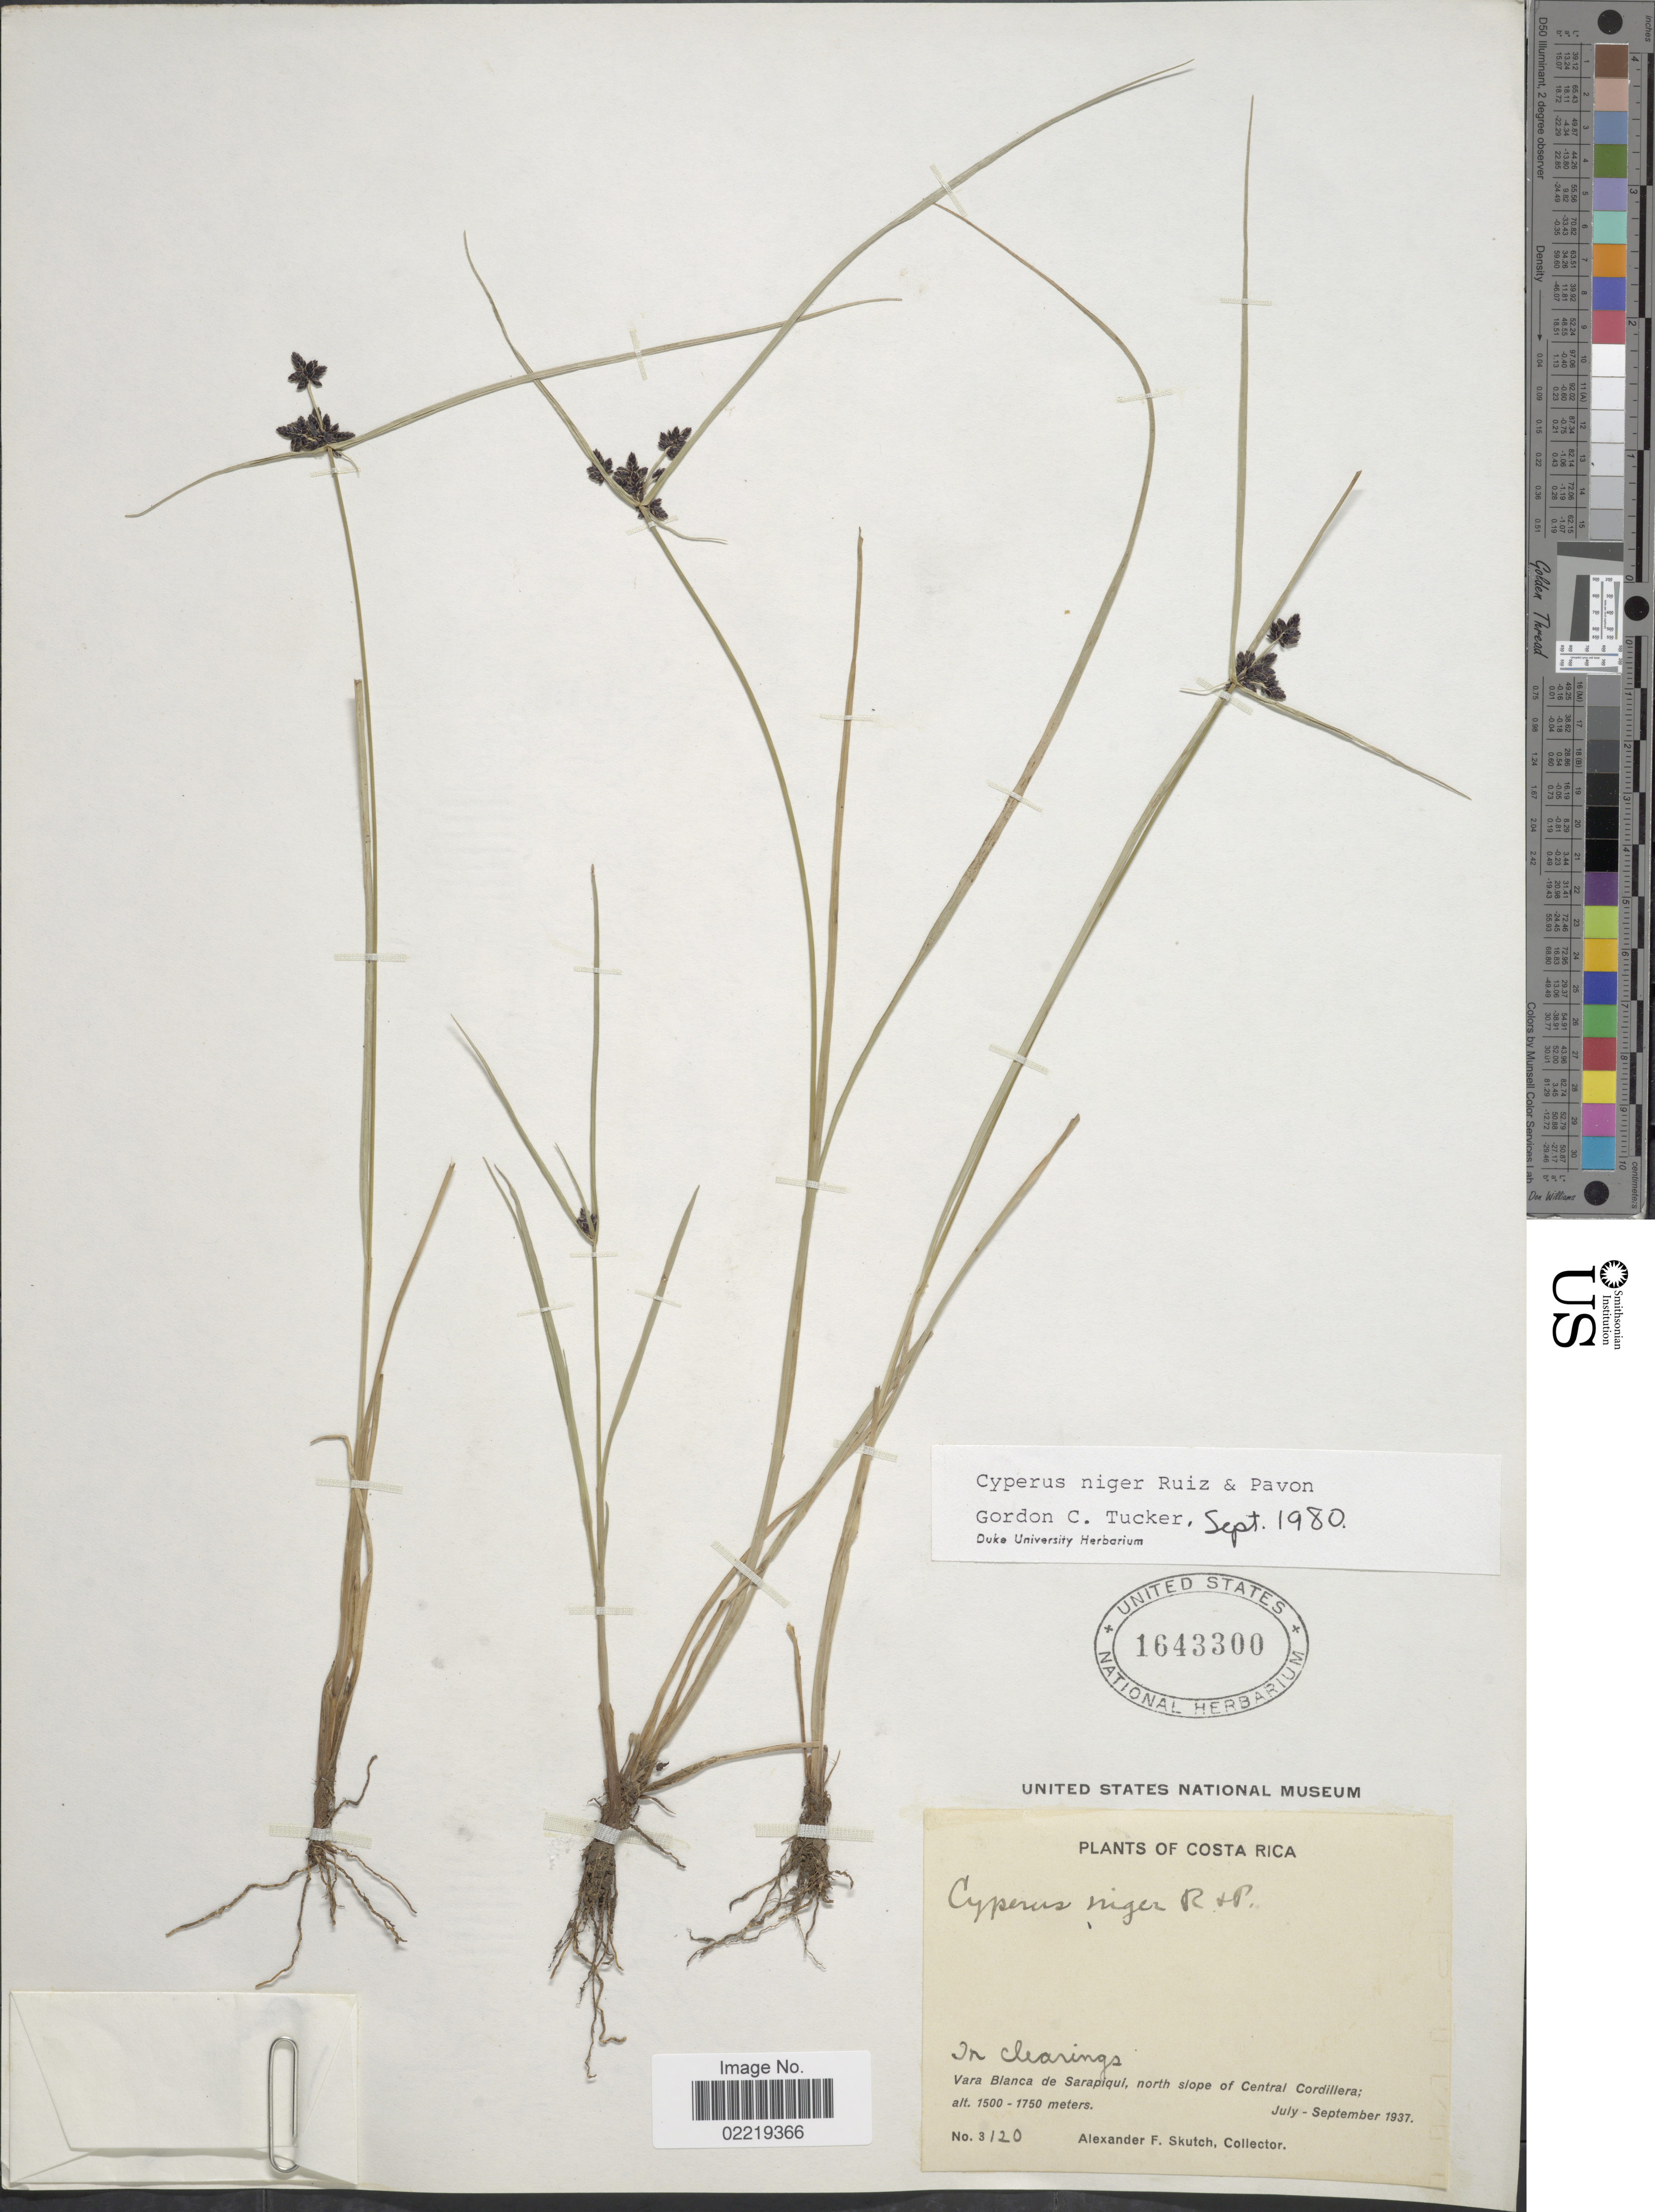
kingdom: Plantae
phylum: Tracheophyta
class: Liliopsida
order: Poales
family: Cyperaceae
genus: Cyperus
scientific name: Cyperus niger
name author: Ruiz & Pav.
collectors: A. F. Skutch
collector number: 3120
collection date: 1937-07/1937-09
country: Costa Rica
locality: Vara Blanca de Sarapiqui, north slope of Central Cordillera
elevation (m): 1500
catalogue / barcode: US 1643300